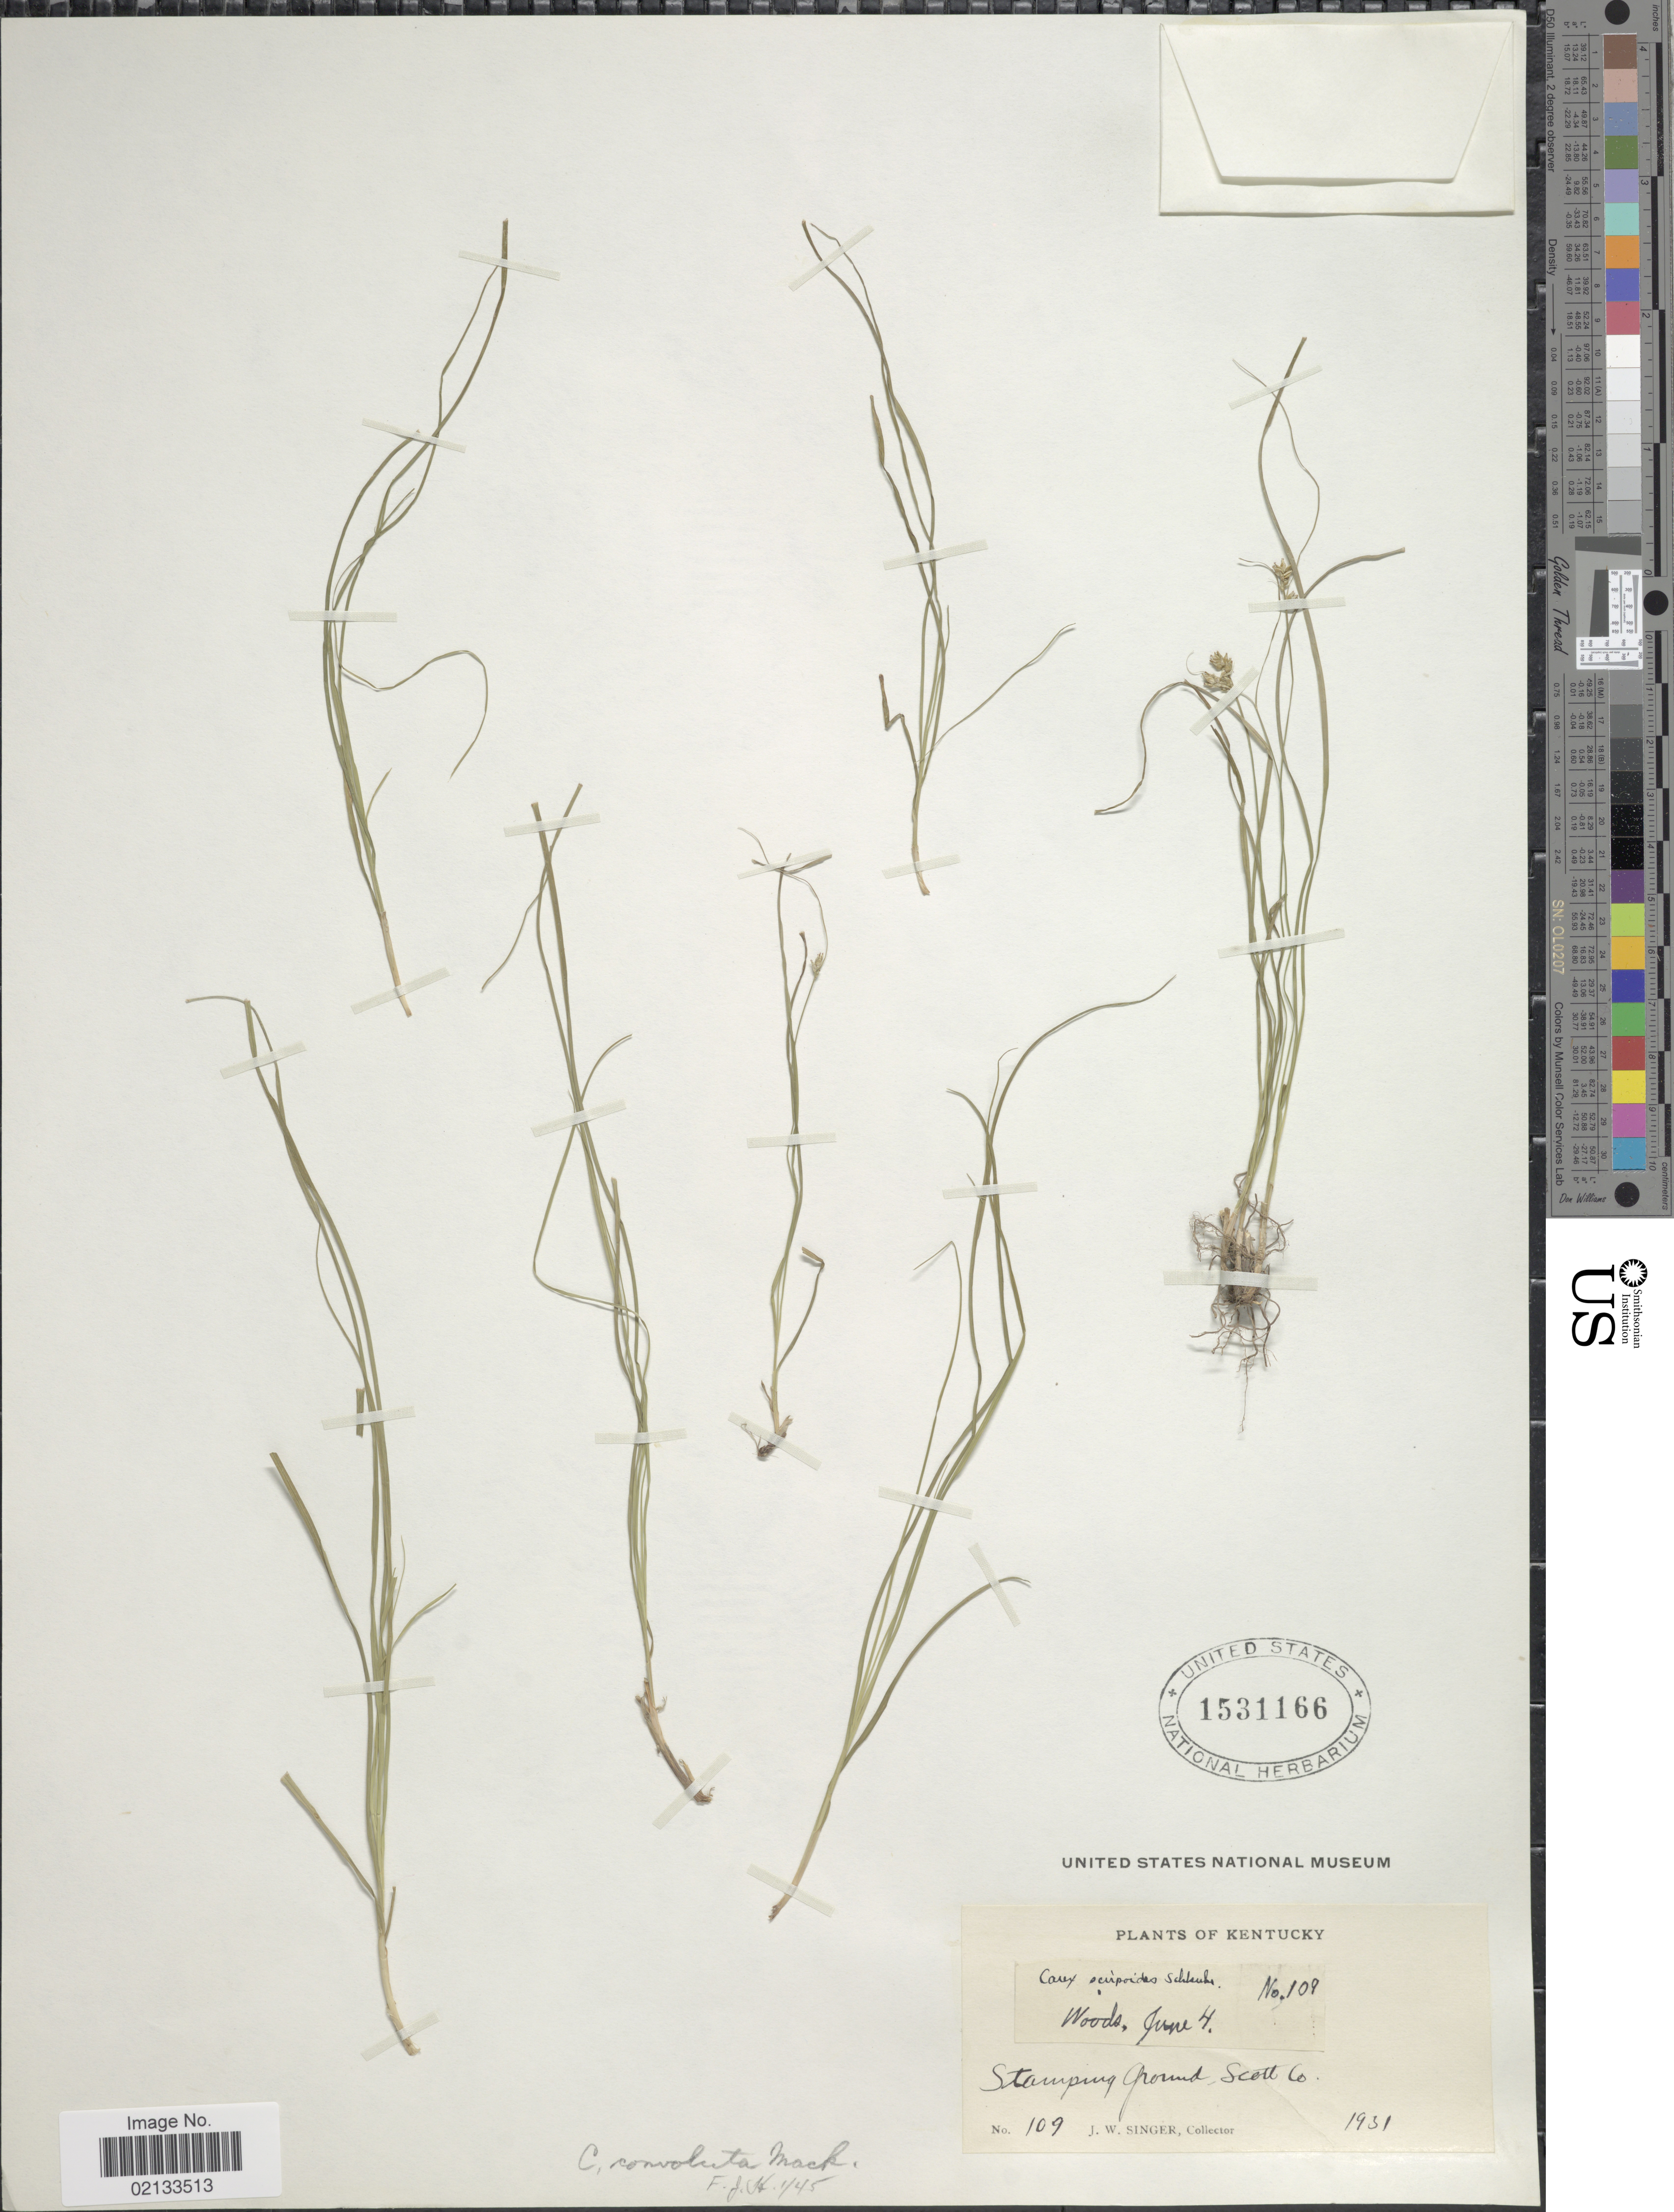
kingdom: Plantae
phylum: Tracheophyta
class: Liliopsida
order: Poales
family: Cyperaceae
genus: Carex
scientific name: Carex scirpoidea subsp. convoluta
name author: (Kük.) Dunlop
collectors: J. EW. Singer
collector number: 109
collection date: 1931-06-04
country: United States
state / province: Kentucky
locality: Woods, Stamping Ground, Scott Co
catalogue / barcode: US 1531166